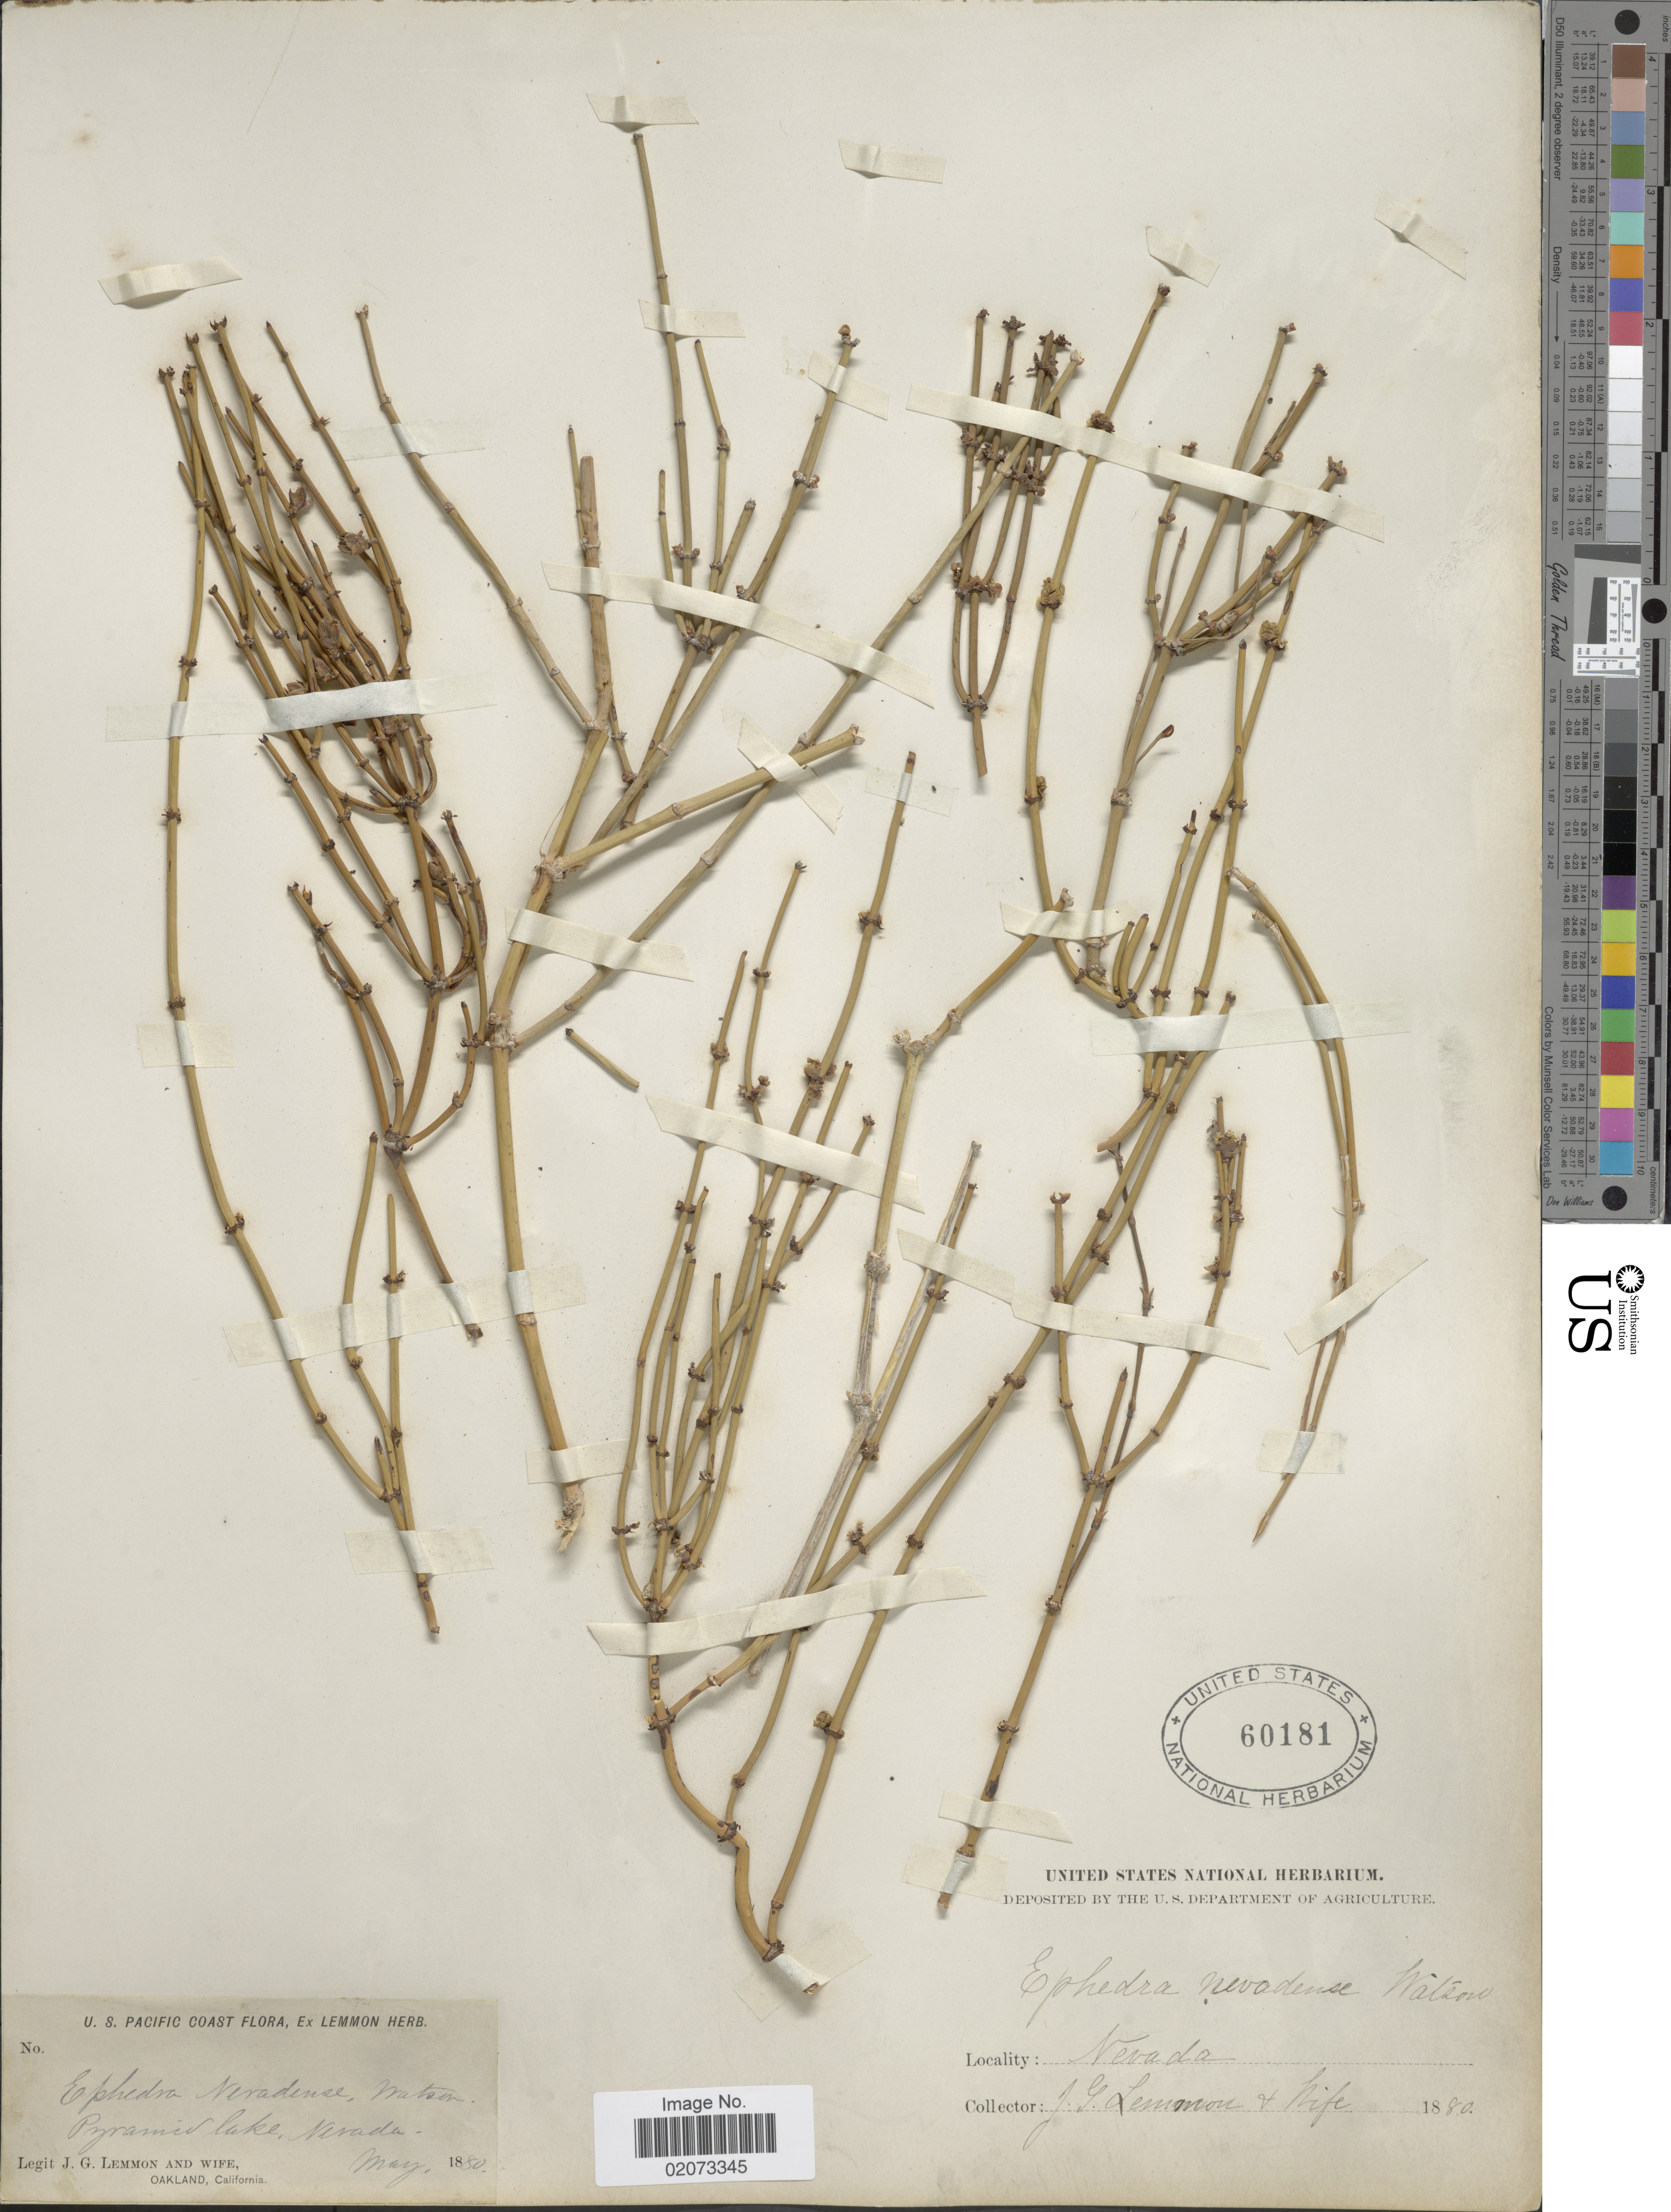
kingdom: Plantae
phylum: Tracheophyta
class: Gnetopsida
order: Ephedrales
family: Ephedraceae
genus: Ephedra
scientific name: Ephedra nevadensis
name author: S. Watson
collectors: J. Lemmon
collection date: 1880-05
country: United States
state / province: Nevada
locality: Pyramid lake, Nevada.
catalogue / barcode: US 60181